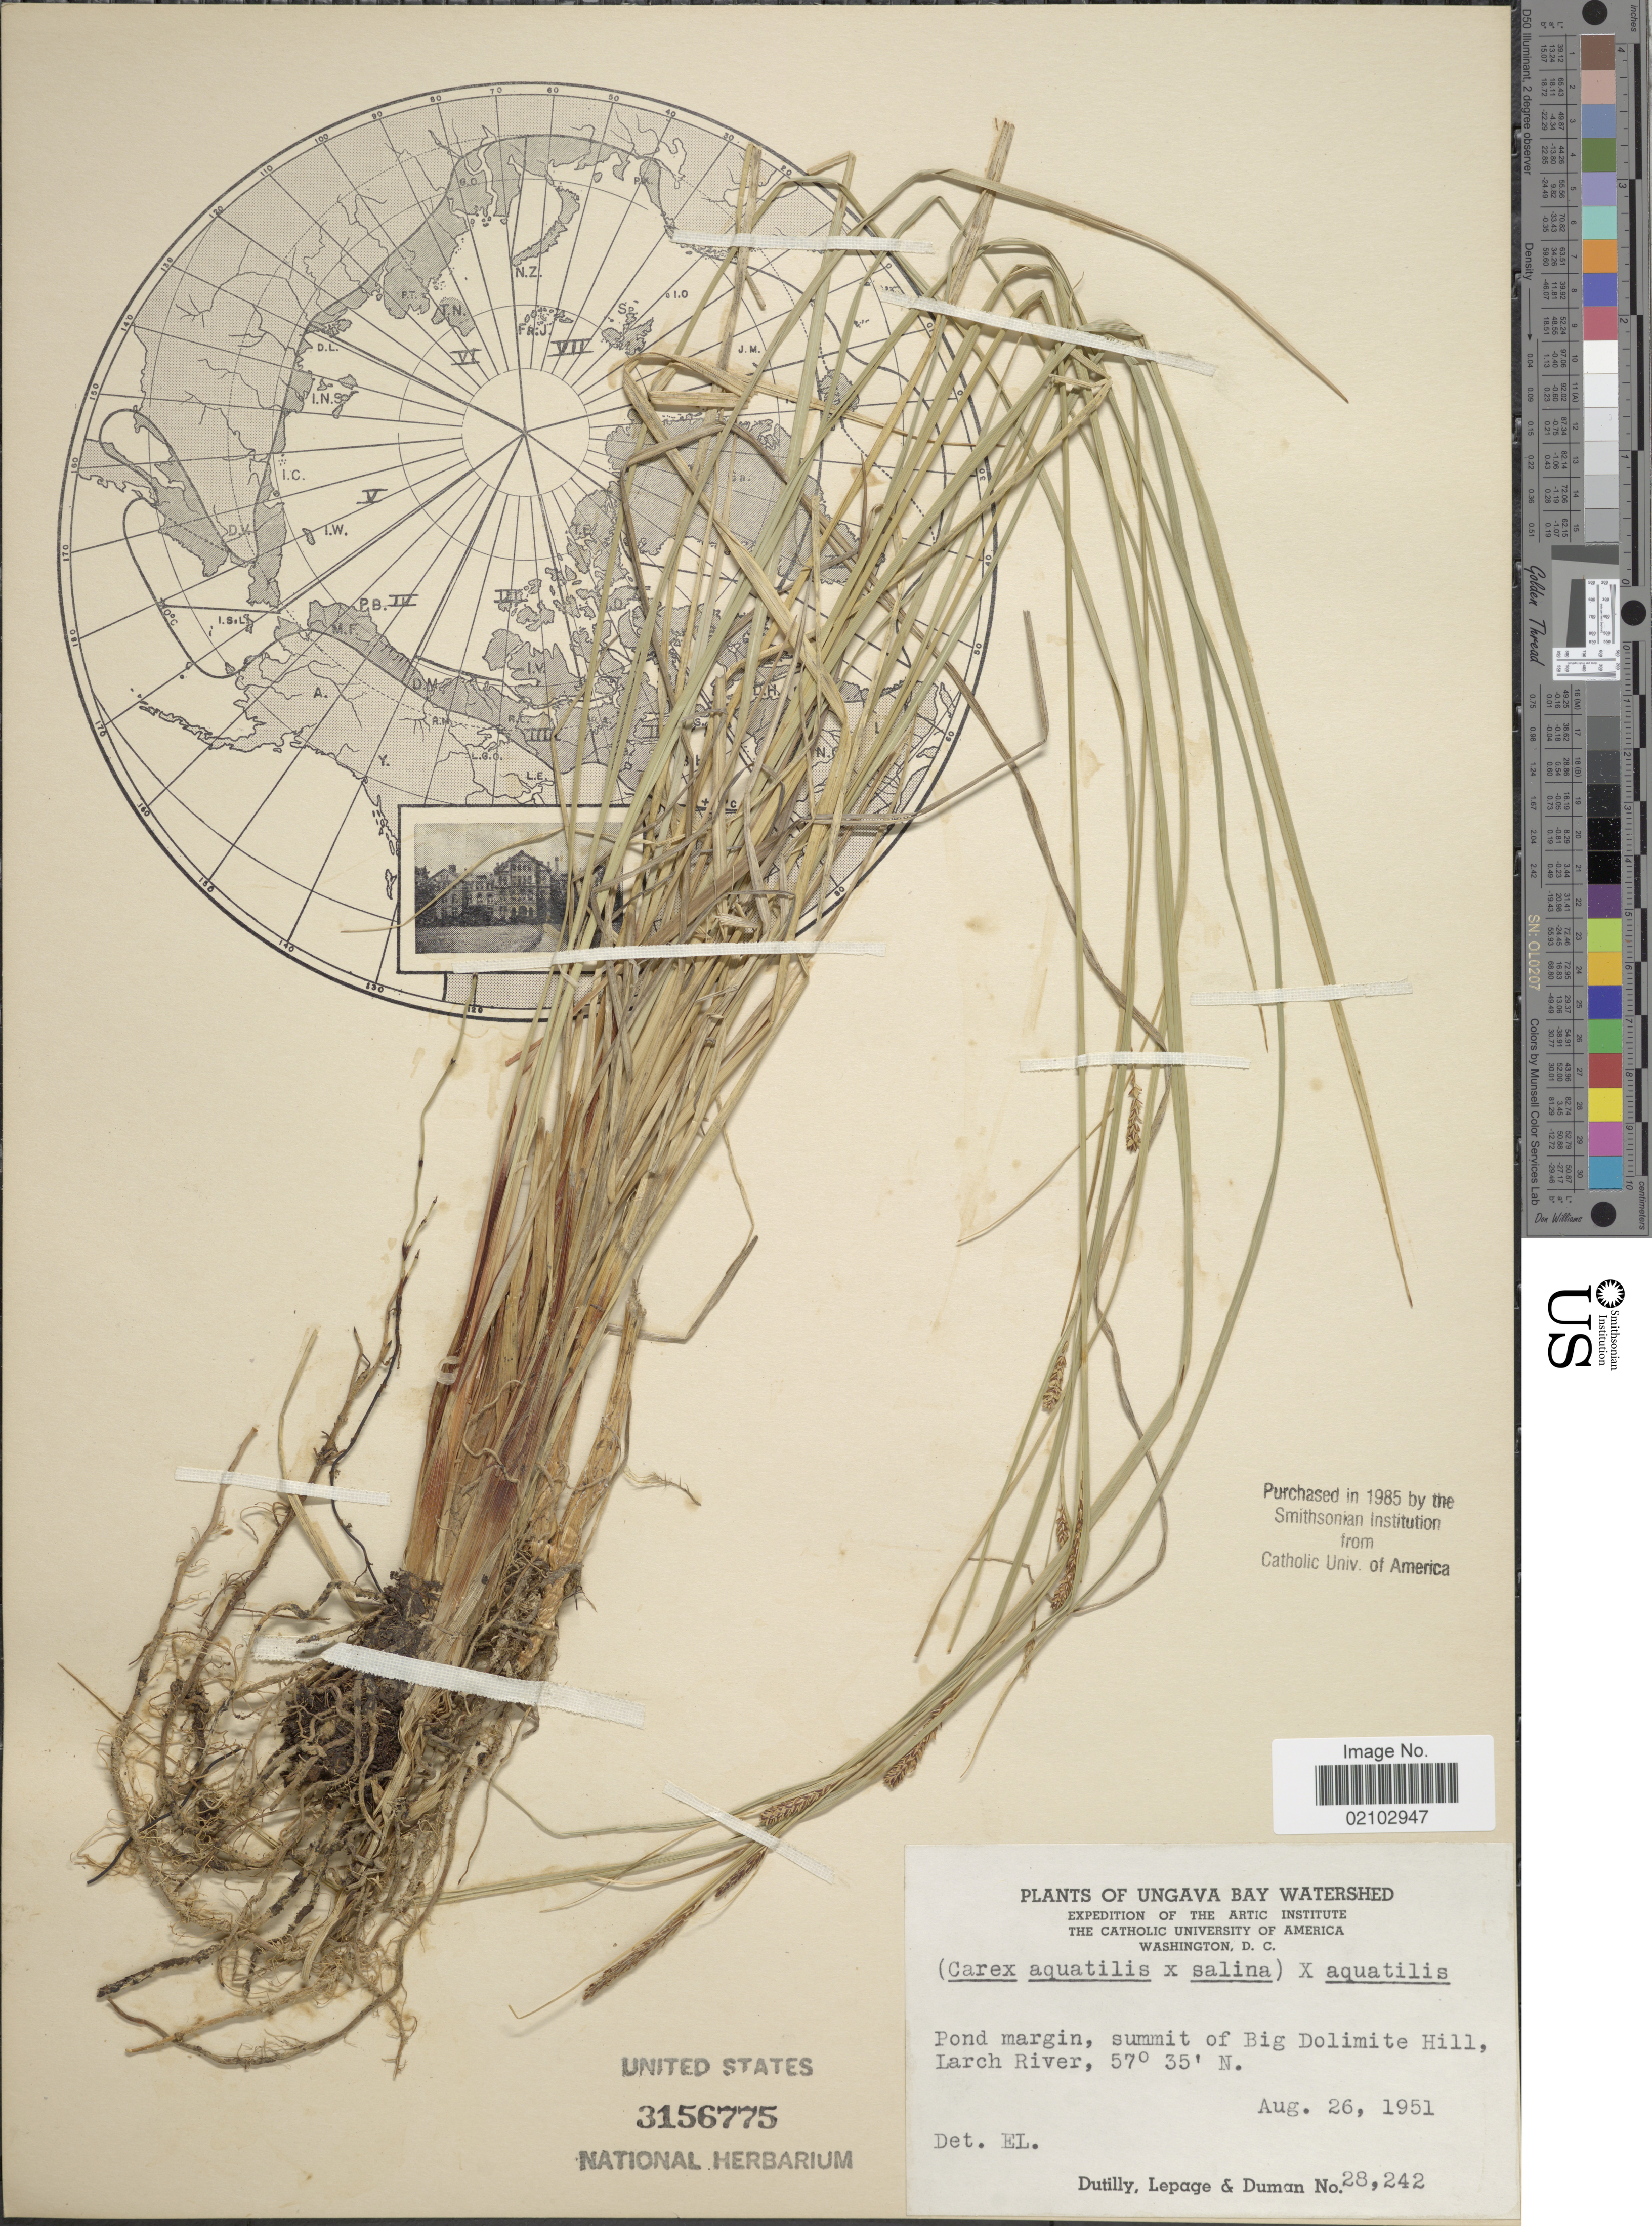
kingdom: Plantae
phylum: Tracheophyta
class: Liliopsida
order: Poales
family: Cyperaceae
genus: Carex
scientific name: Carex aquatilis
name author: Wahlenb.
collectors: -. Dutilly, -. LePage & -. Duman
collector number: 28242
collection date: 1951-08-26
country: Canada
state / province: Quebec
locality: Ungava Bay watershed, Pond margin, summit of Big Dolomite Hill, Larch River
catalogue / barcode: US 3156775